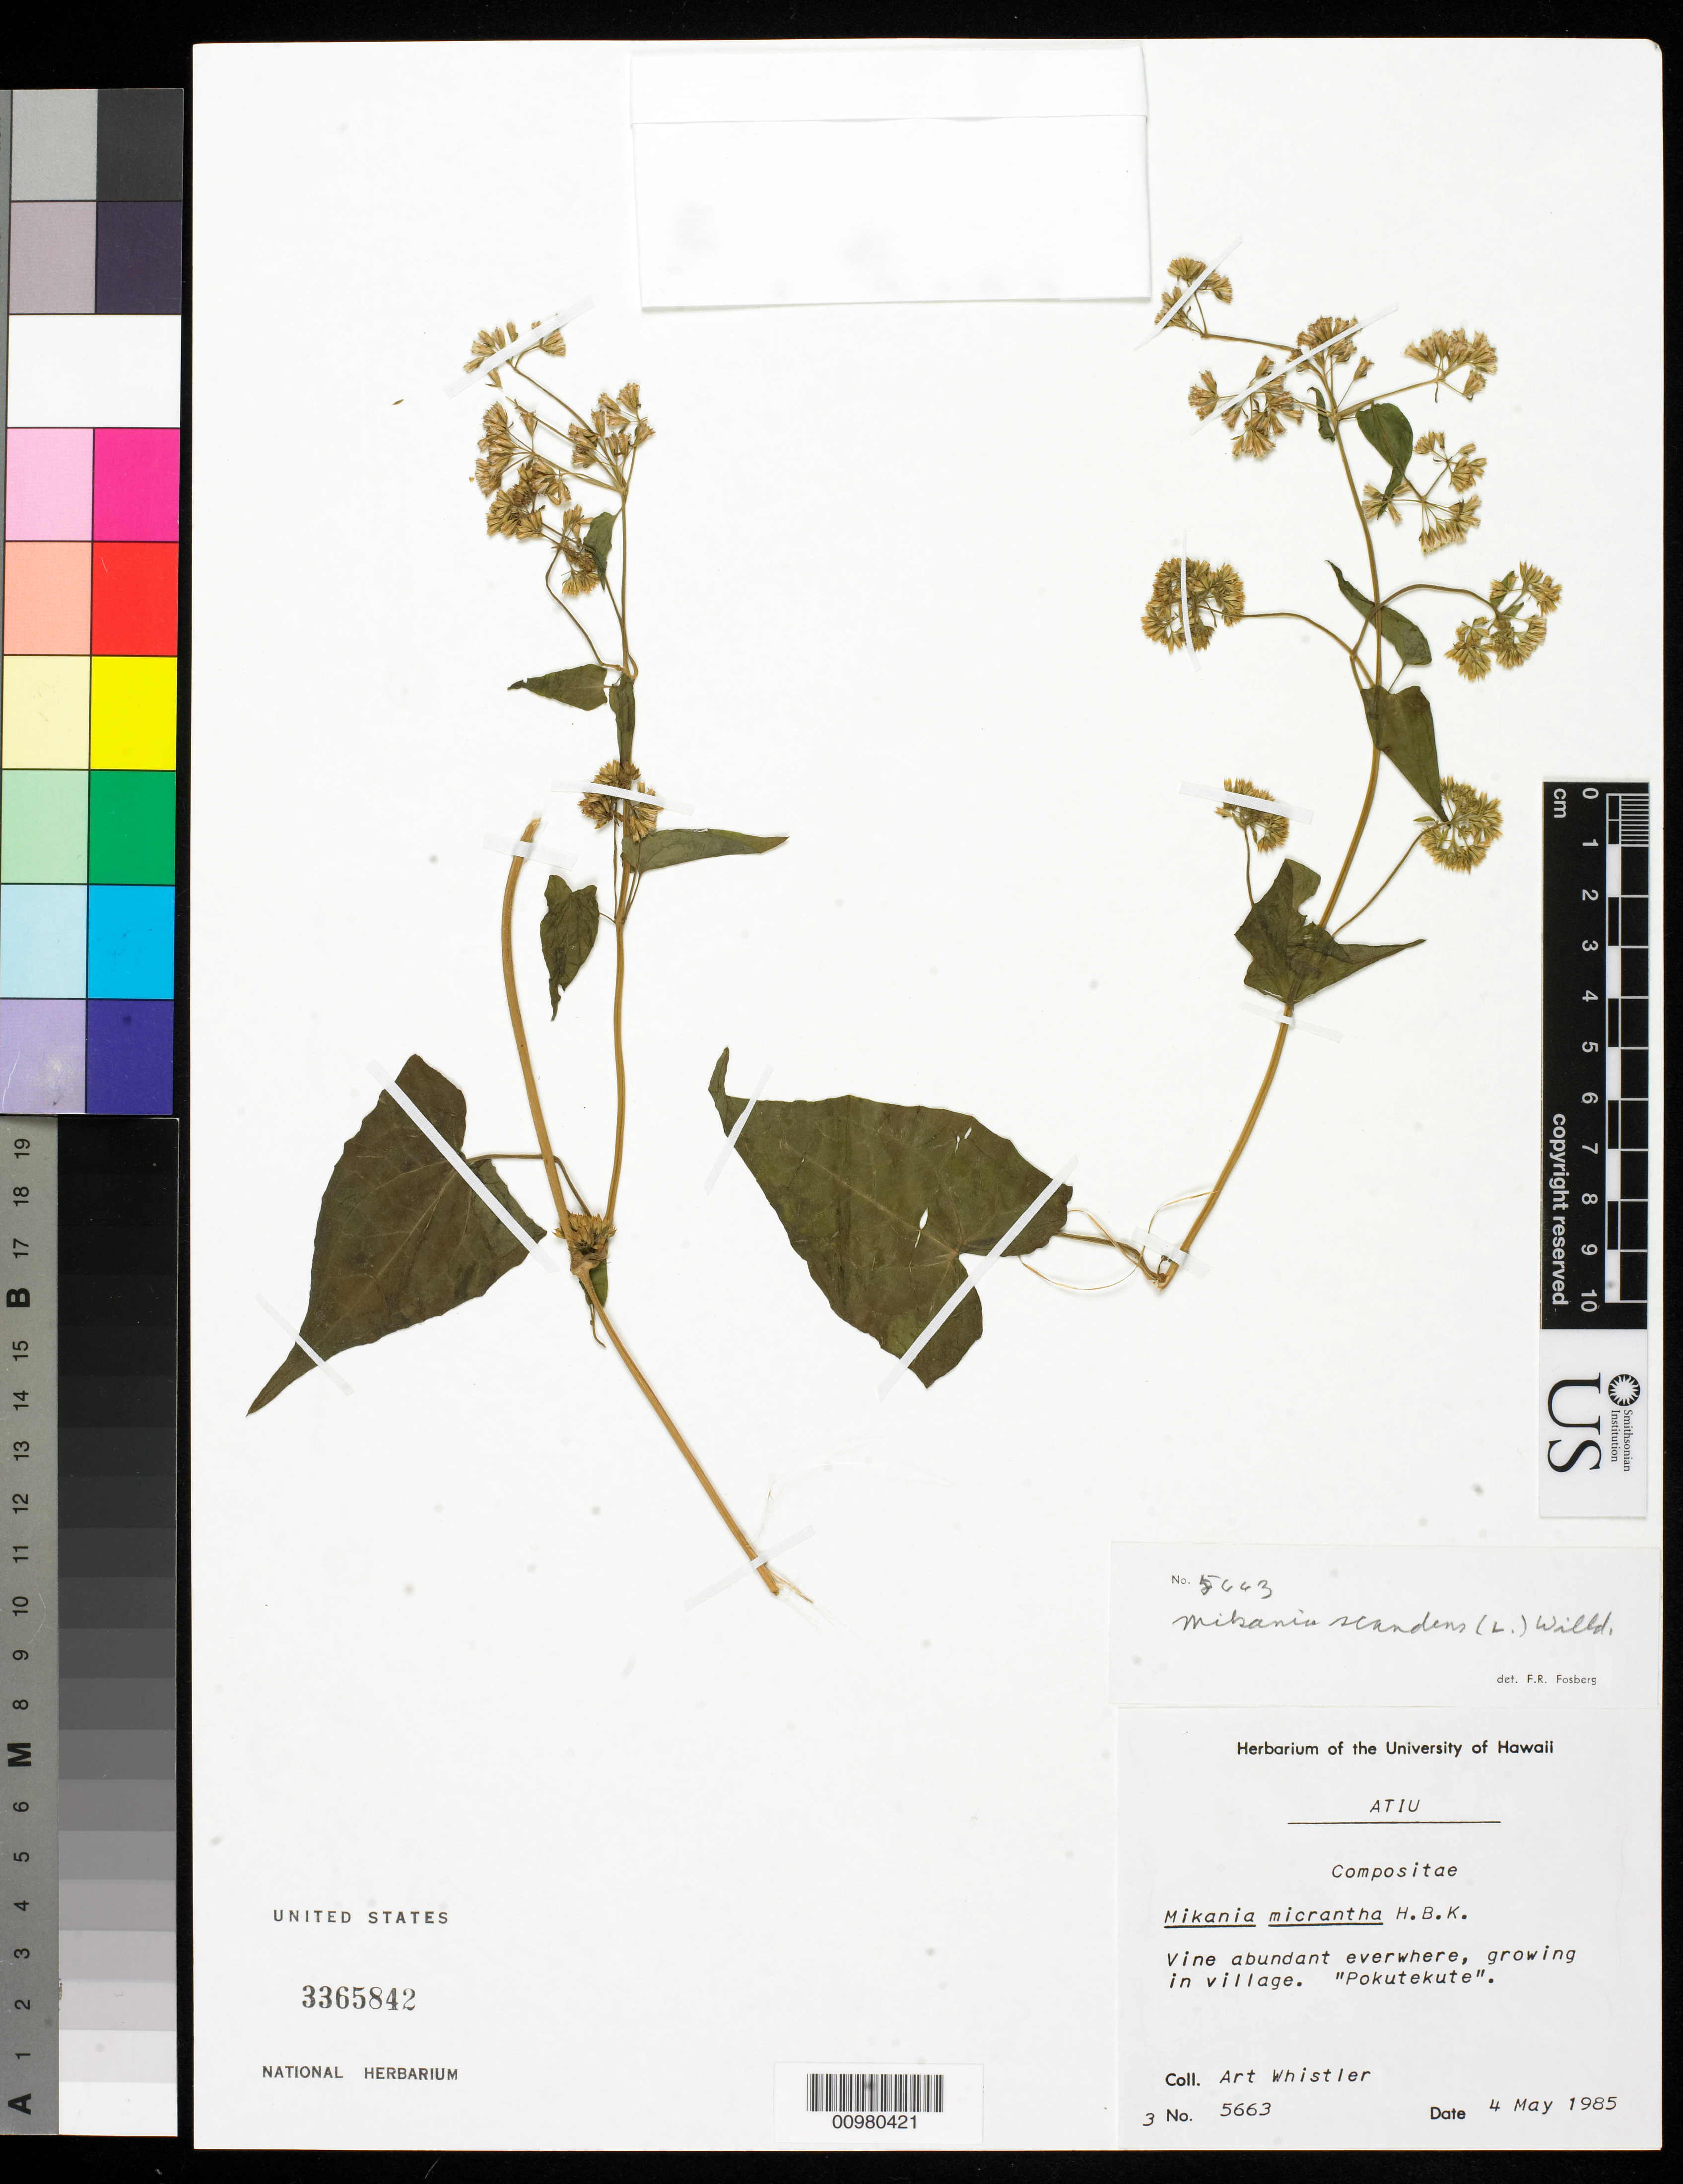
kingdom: Plantae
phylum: Tracheophyta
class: Magnoliopsida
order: Asterales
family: Asteraceae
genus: Mikania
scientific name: Mikania micrantha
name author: Kunth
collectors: A. Whistler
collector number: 5663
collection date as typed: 04 May 1985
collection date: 1985-05-04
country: Cook Islands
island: Atiu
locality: Growing in village.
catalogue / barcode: US 3365842